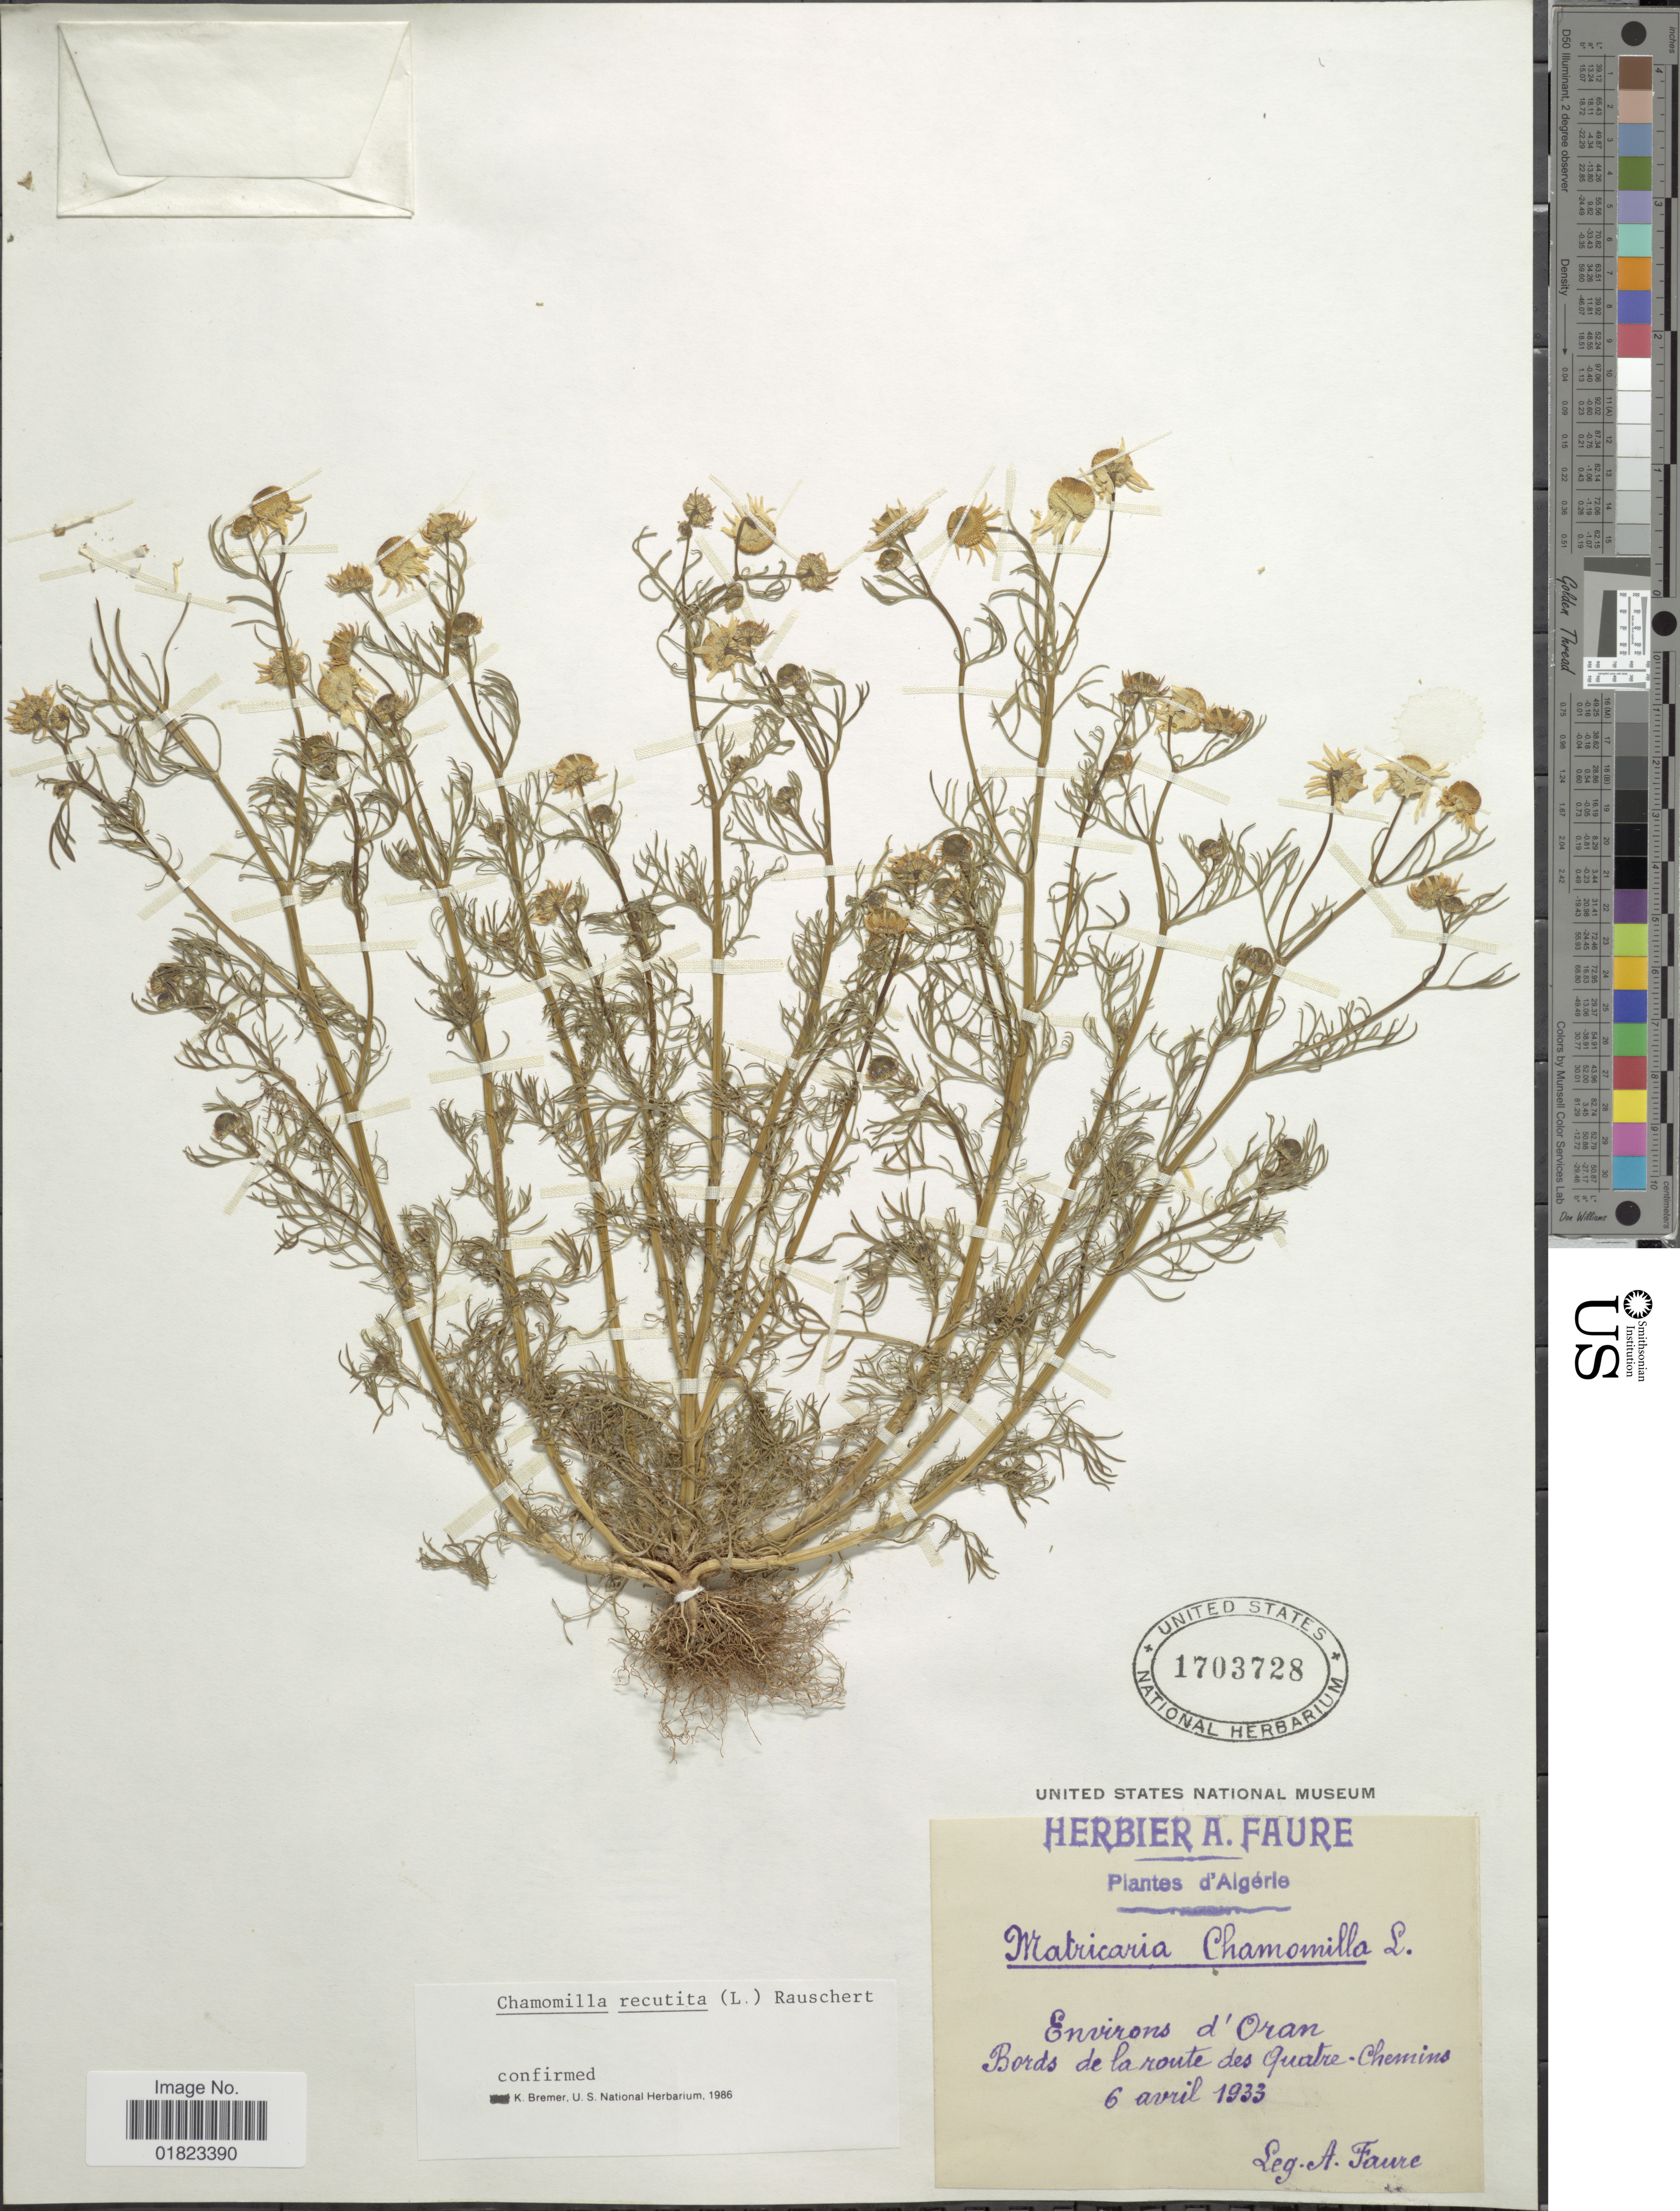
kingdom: Plantae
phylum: Tracheophyta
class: Magnoliopsida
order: Asterales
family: Asteraceae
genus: Matricaria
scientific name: Matricaria recutita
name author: L.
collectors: A. Faure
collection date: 1933-04-06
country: Algeria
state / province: Oran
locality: Environs d'Oran. Bords de la route des Quatre-Chemins.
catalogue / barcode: US 1703728